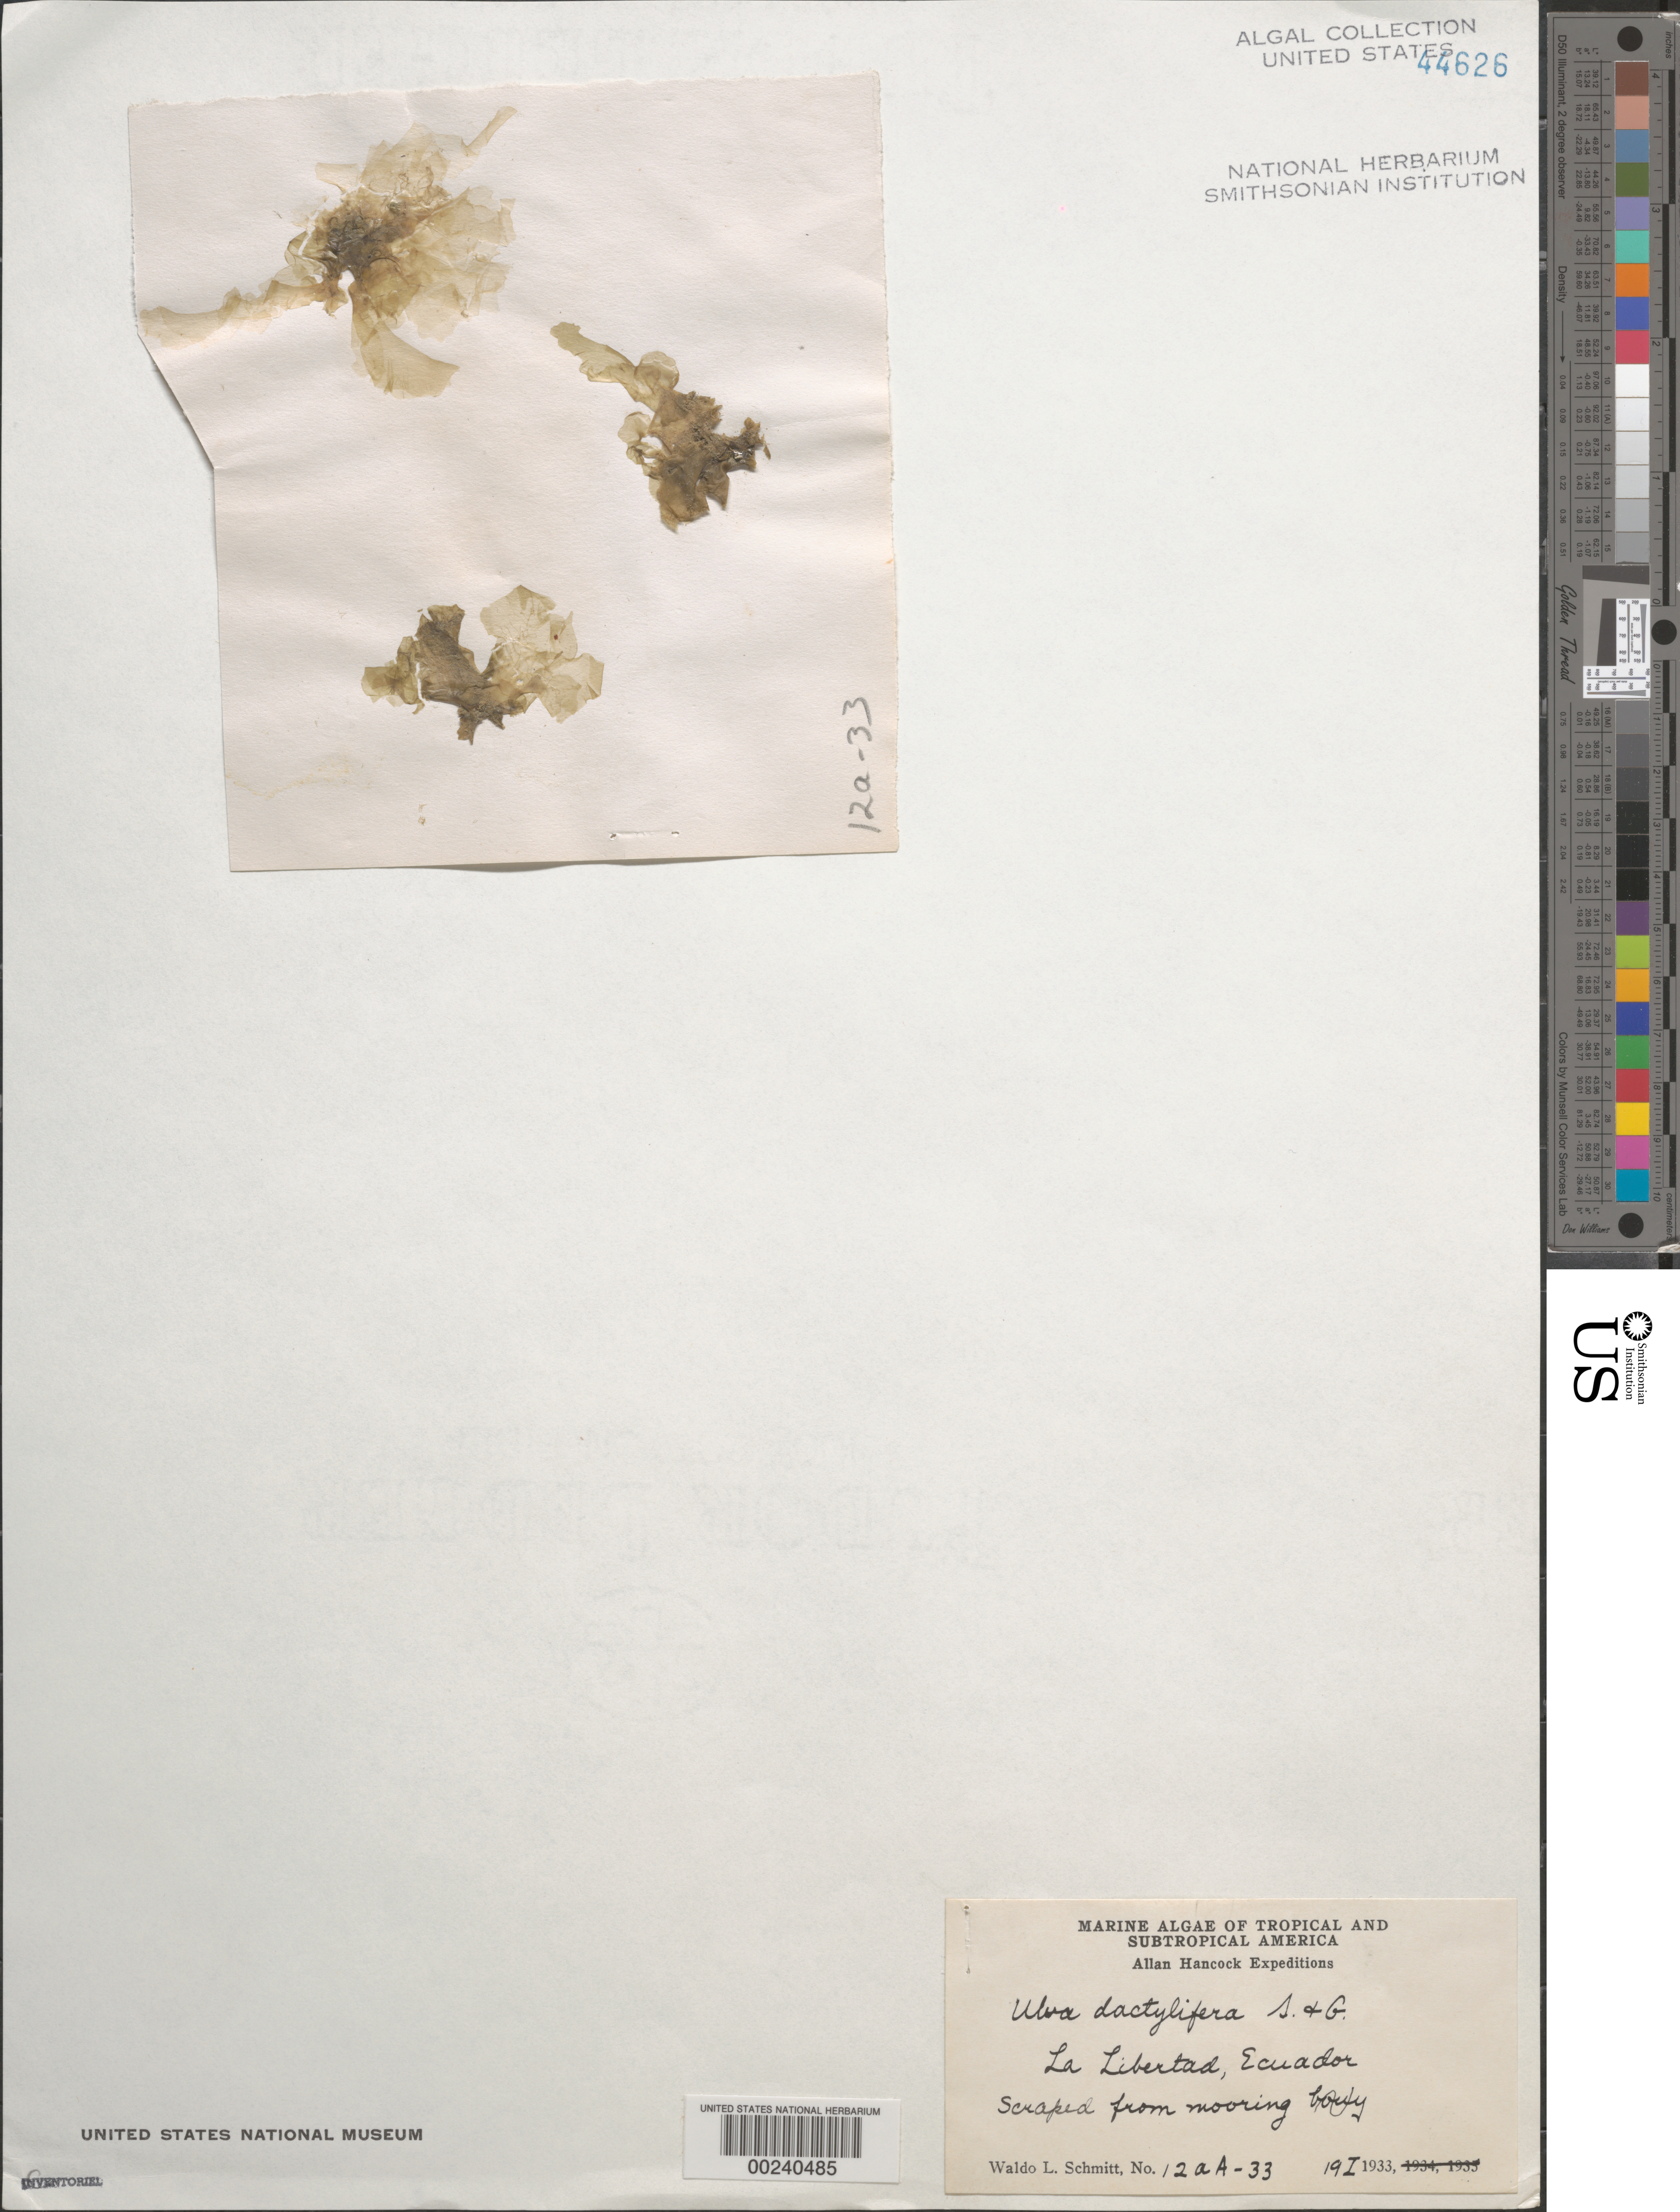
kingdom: Plantae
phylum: Chlorophyta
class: Ulvophyceae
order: Ulvales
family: Ulvaceae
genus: Ulva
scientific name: Ulva taeniata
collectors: W. L. Schmitt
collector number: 12aa-33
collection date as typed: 19 Jan 1933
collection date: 1933-01-19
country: Ecuador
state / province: Guayas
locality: La Libertad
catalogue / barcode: US 44626